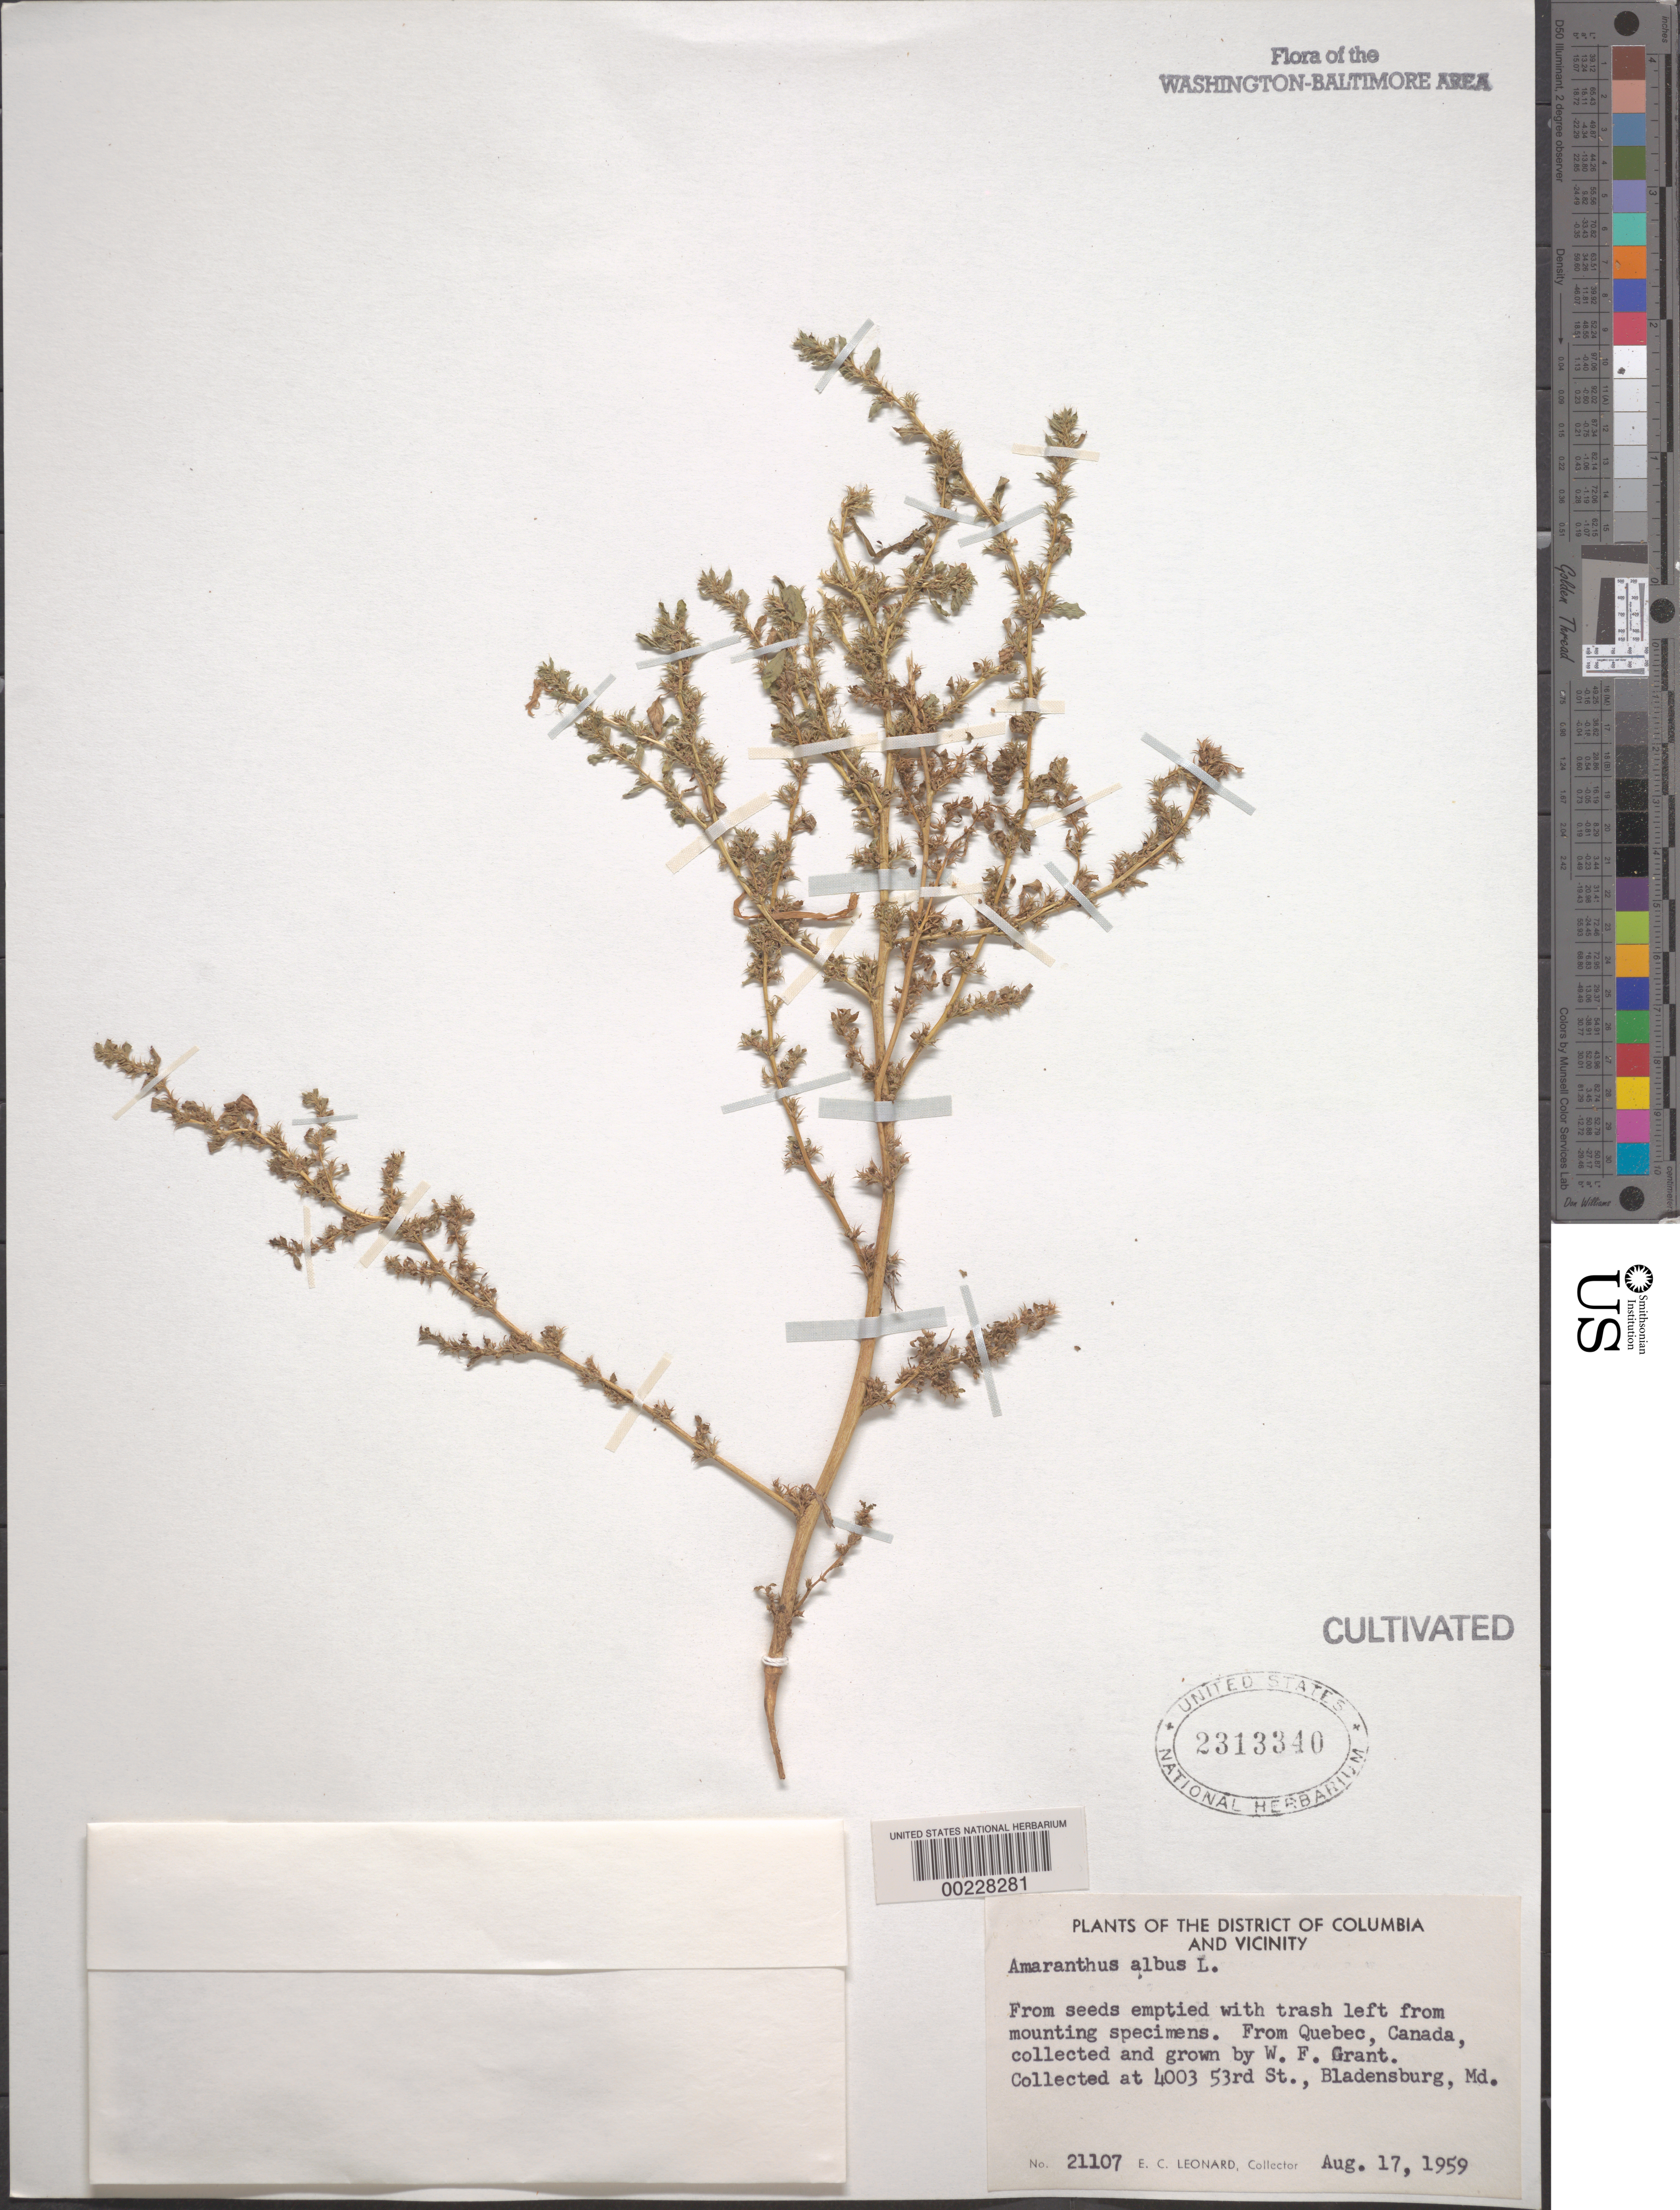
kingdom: Plantae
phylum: Tracheophyta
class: Magnoliopsida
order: Caryophyllales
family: Amaranthaceae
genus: Amaranthus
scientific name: Amaranthus albus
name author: L.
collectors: E. C. Leonard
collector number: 21107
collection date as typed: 17 Aug 1959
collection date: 1959-08-17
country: United States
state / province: Maryland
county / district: Prince George's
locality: Bladensburg, 4003 53 St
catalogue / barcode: US 2313340